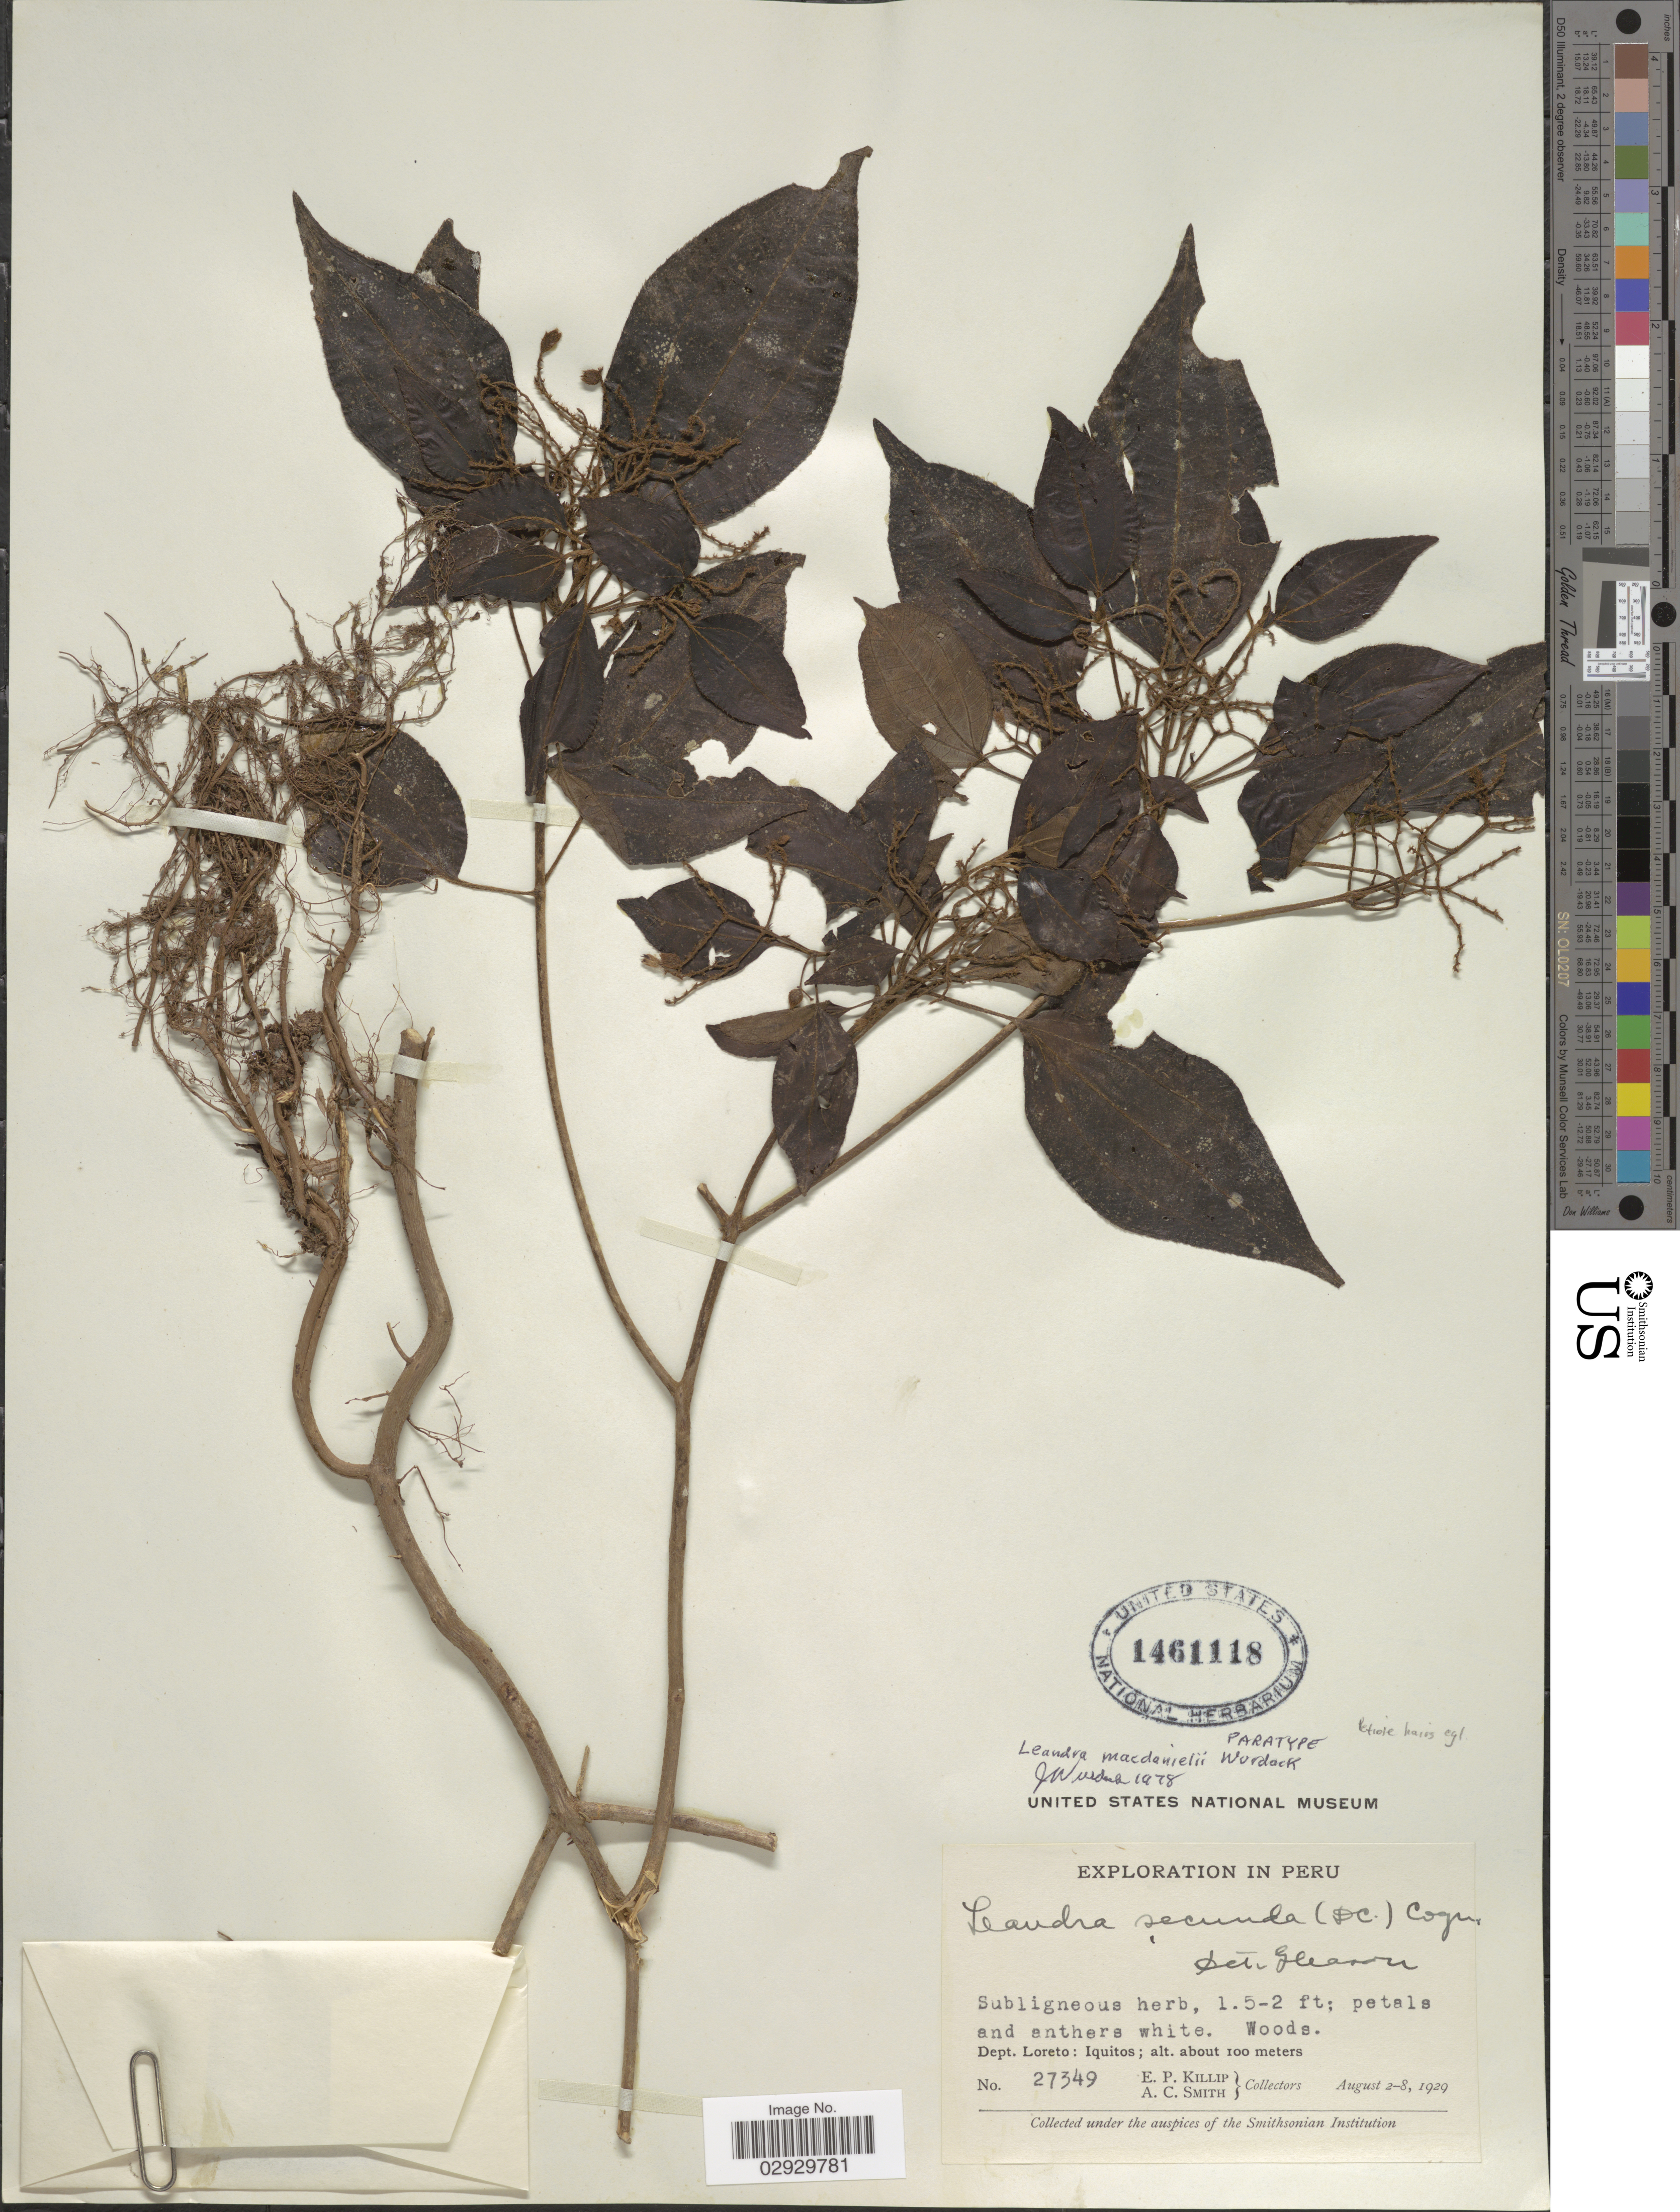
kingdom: Plantae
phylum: Tracheophyta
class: Magnoliopsida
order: Myrtales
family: Melastomataceae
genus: Leandra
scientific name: Leandra macdanielii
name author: Wurdack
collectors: E. P. Killip & A. C. Smith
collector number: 27349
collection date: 1929-08-02/1929-08-18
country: Peru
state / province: Loreto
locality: Dept. Loreto: Iquitos.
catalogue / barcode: US 1461118